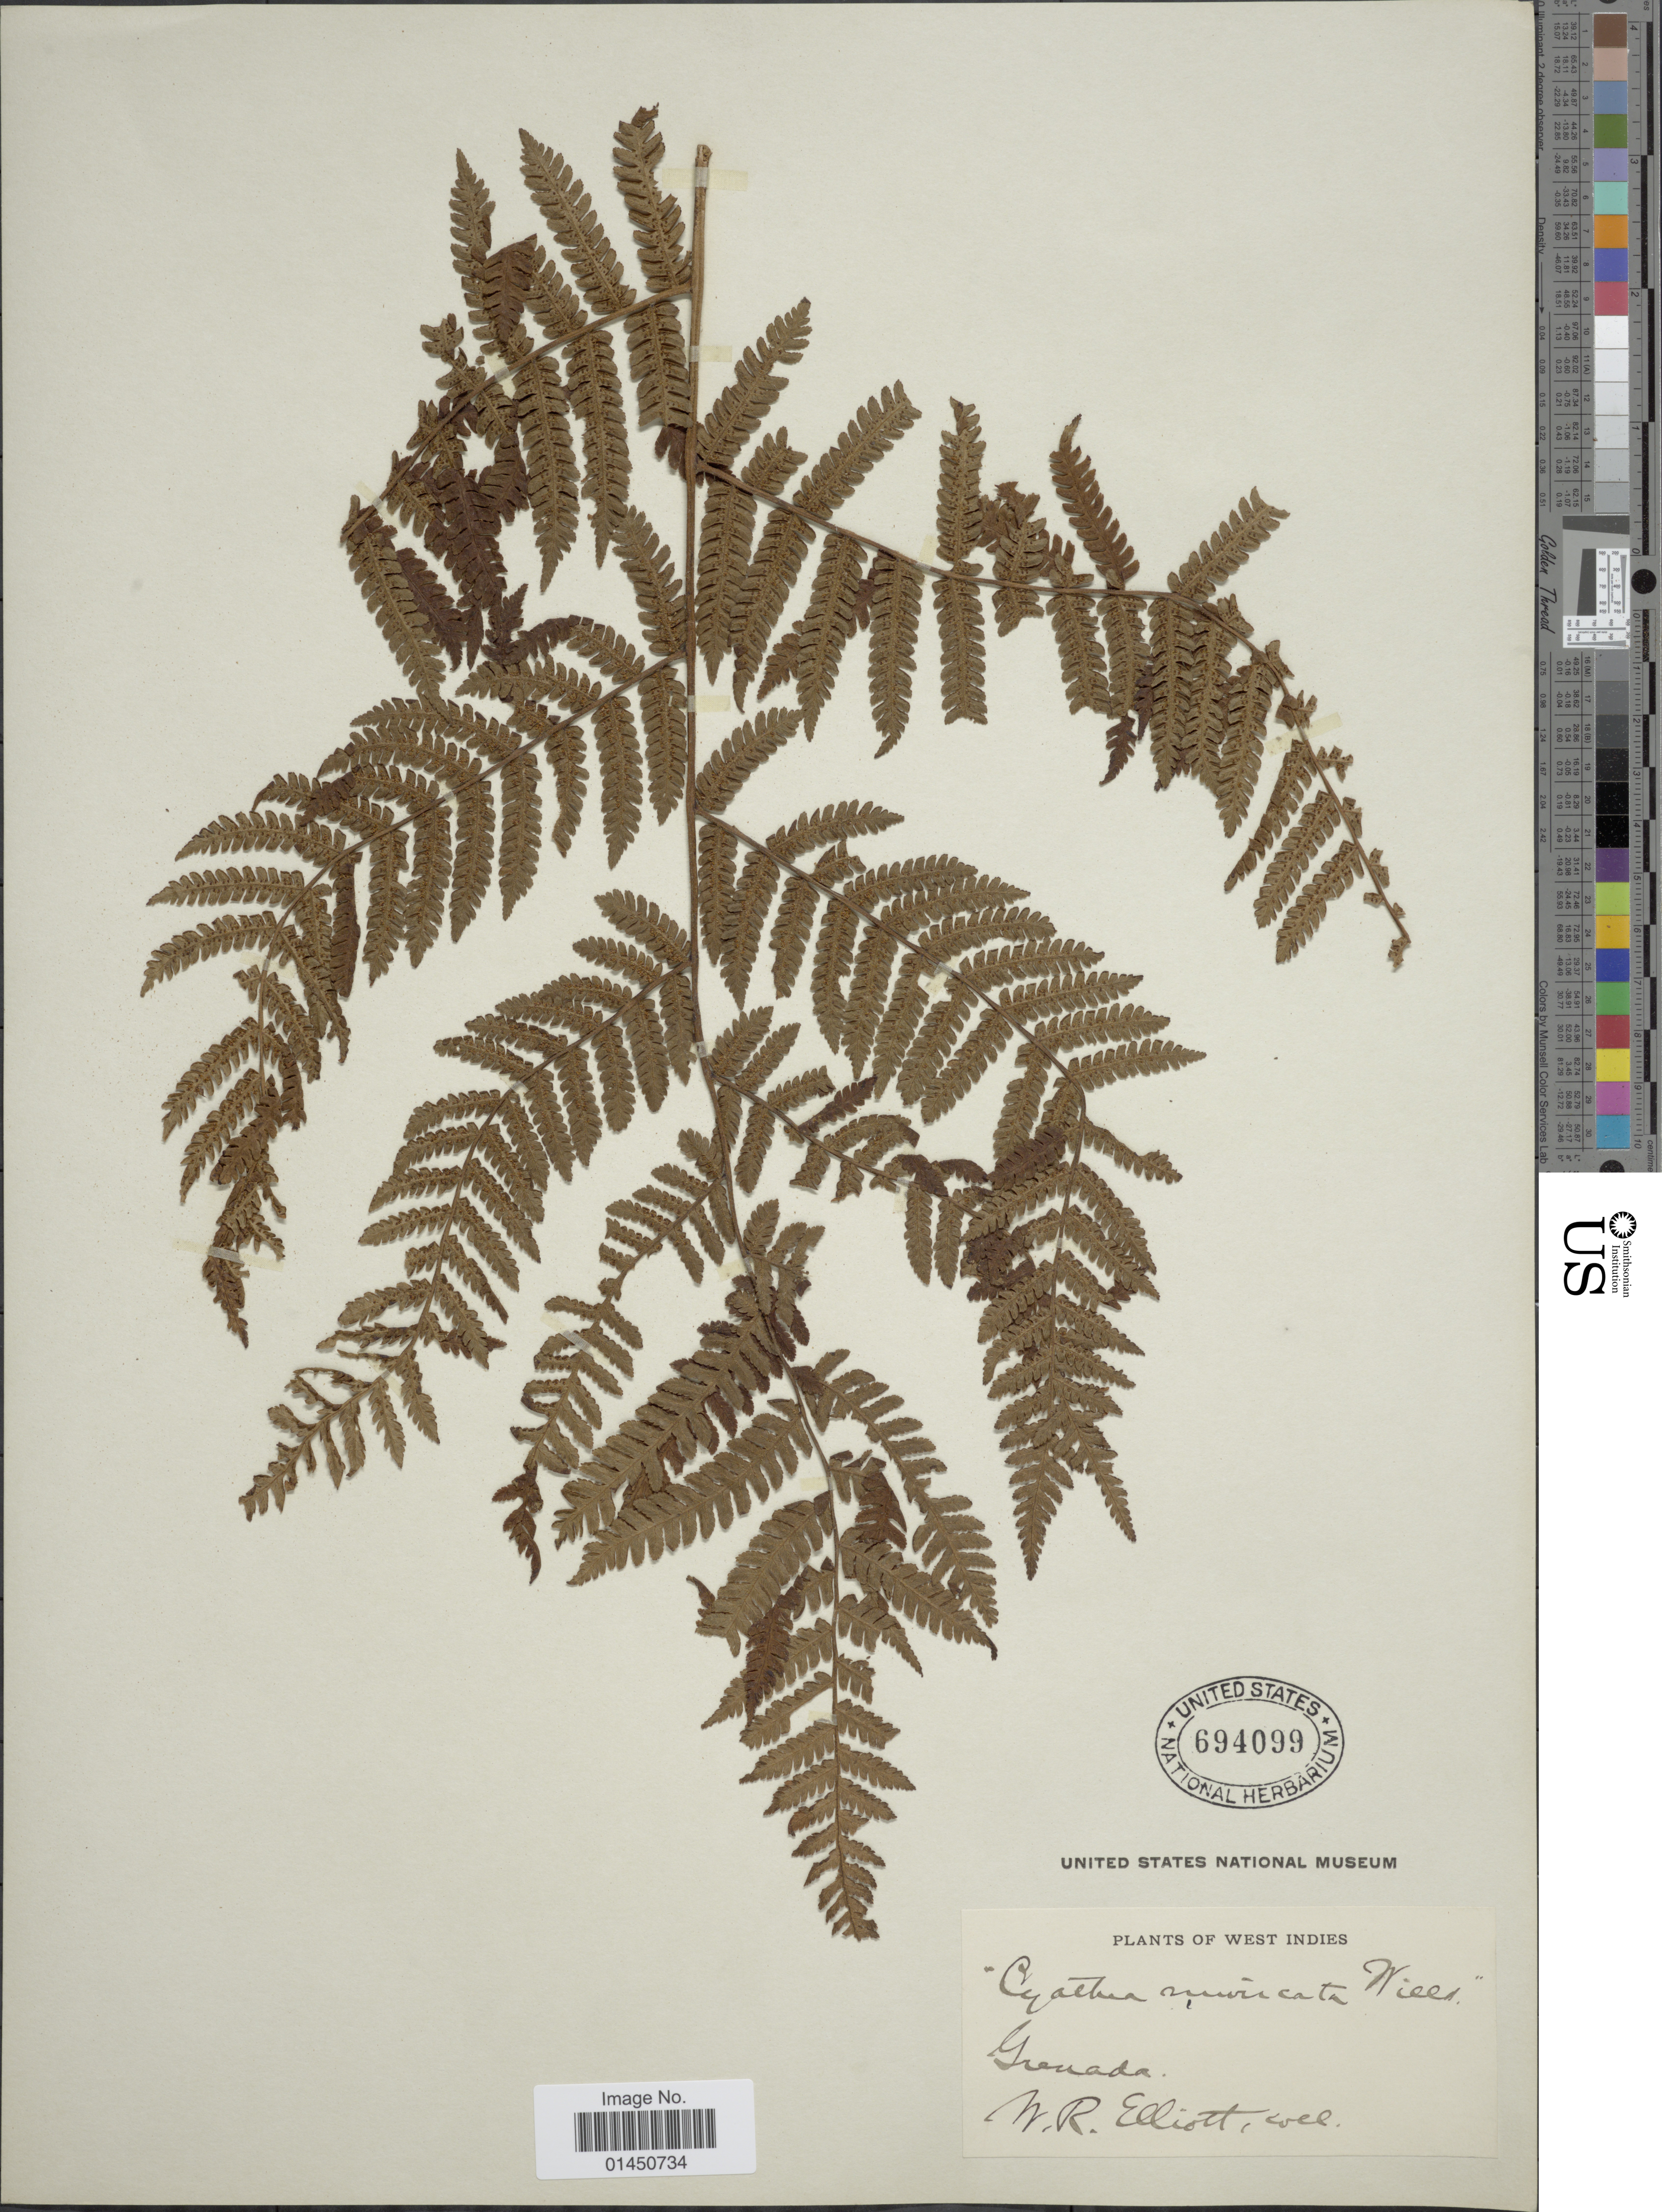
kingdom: Plantae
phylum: Tracheophyta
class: Polypodiopsida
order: Cyatheales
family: Cyatheaceae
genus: Cyathea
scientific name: Cyathea tenera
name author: (J. Sm. ex Hook.) T. Moore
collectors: W. Elliott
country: Grenada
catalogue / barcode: US 694099